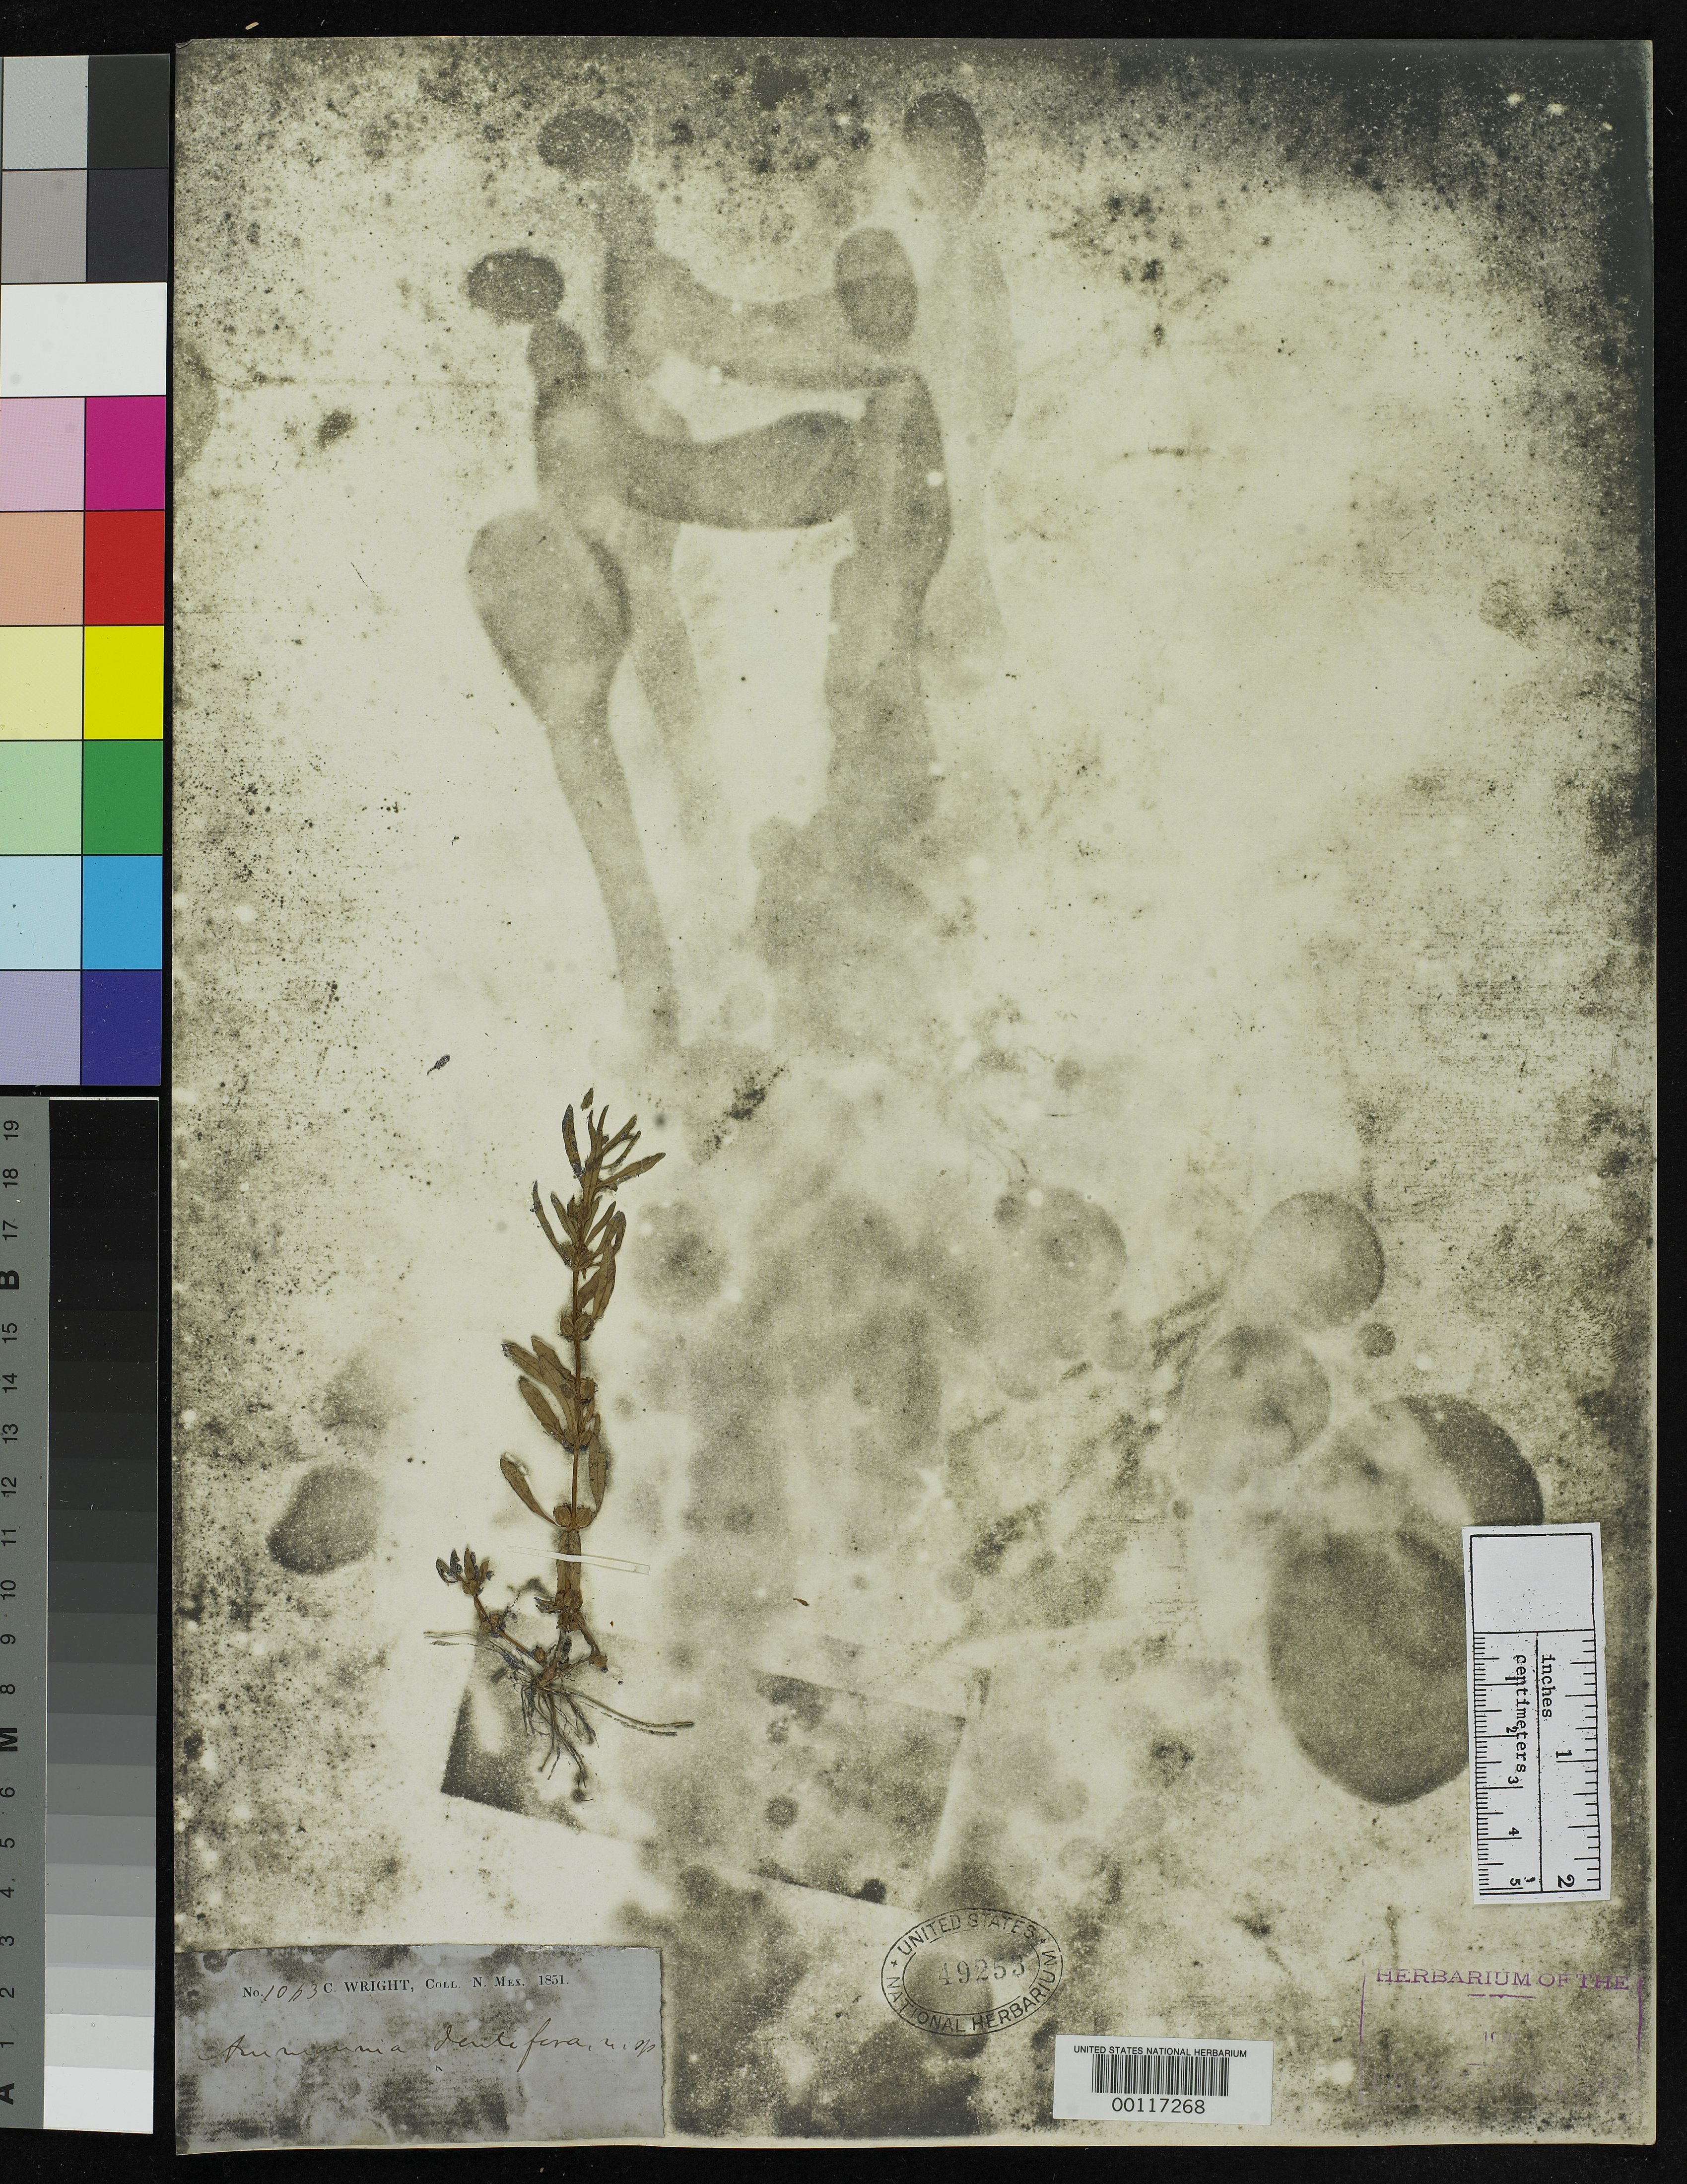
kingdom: Plantae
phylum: Tracheophyta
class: Magnoliopsida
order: Myrtales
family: Lythraceae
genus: Ammannia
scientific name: Ammannia dentifera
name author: A. Gray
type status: Type Collection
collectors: C. Wright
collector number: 1063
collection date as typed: Sep 1851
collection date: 1851-09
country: Mexico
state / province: Sonora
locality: Santa Cruz.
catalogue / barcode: US 49253